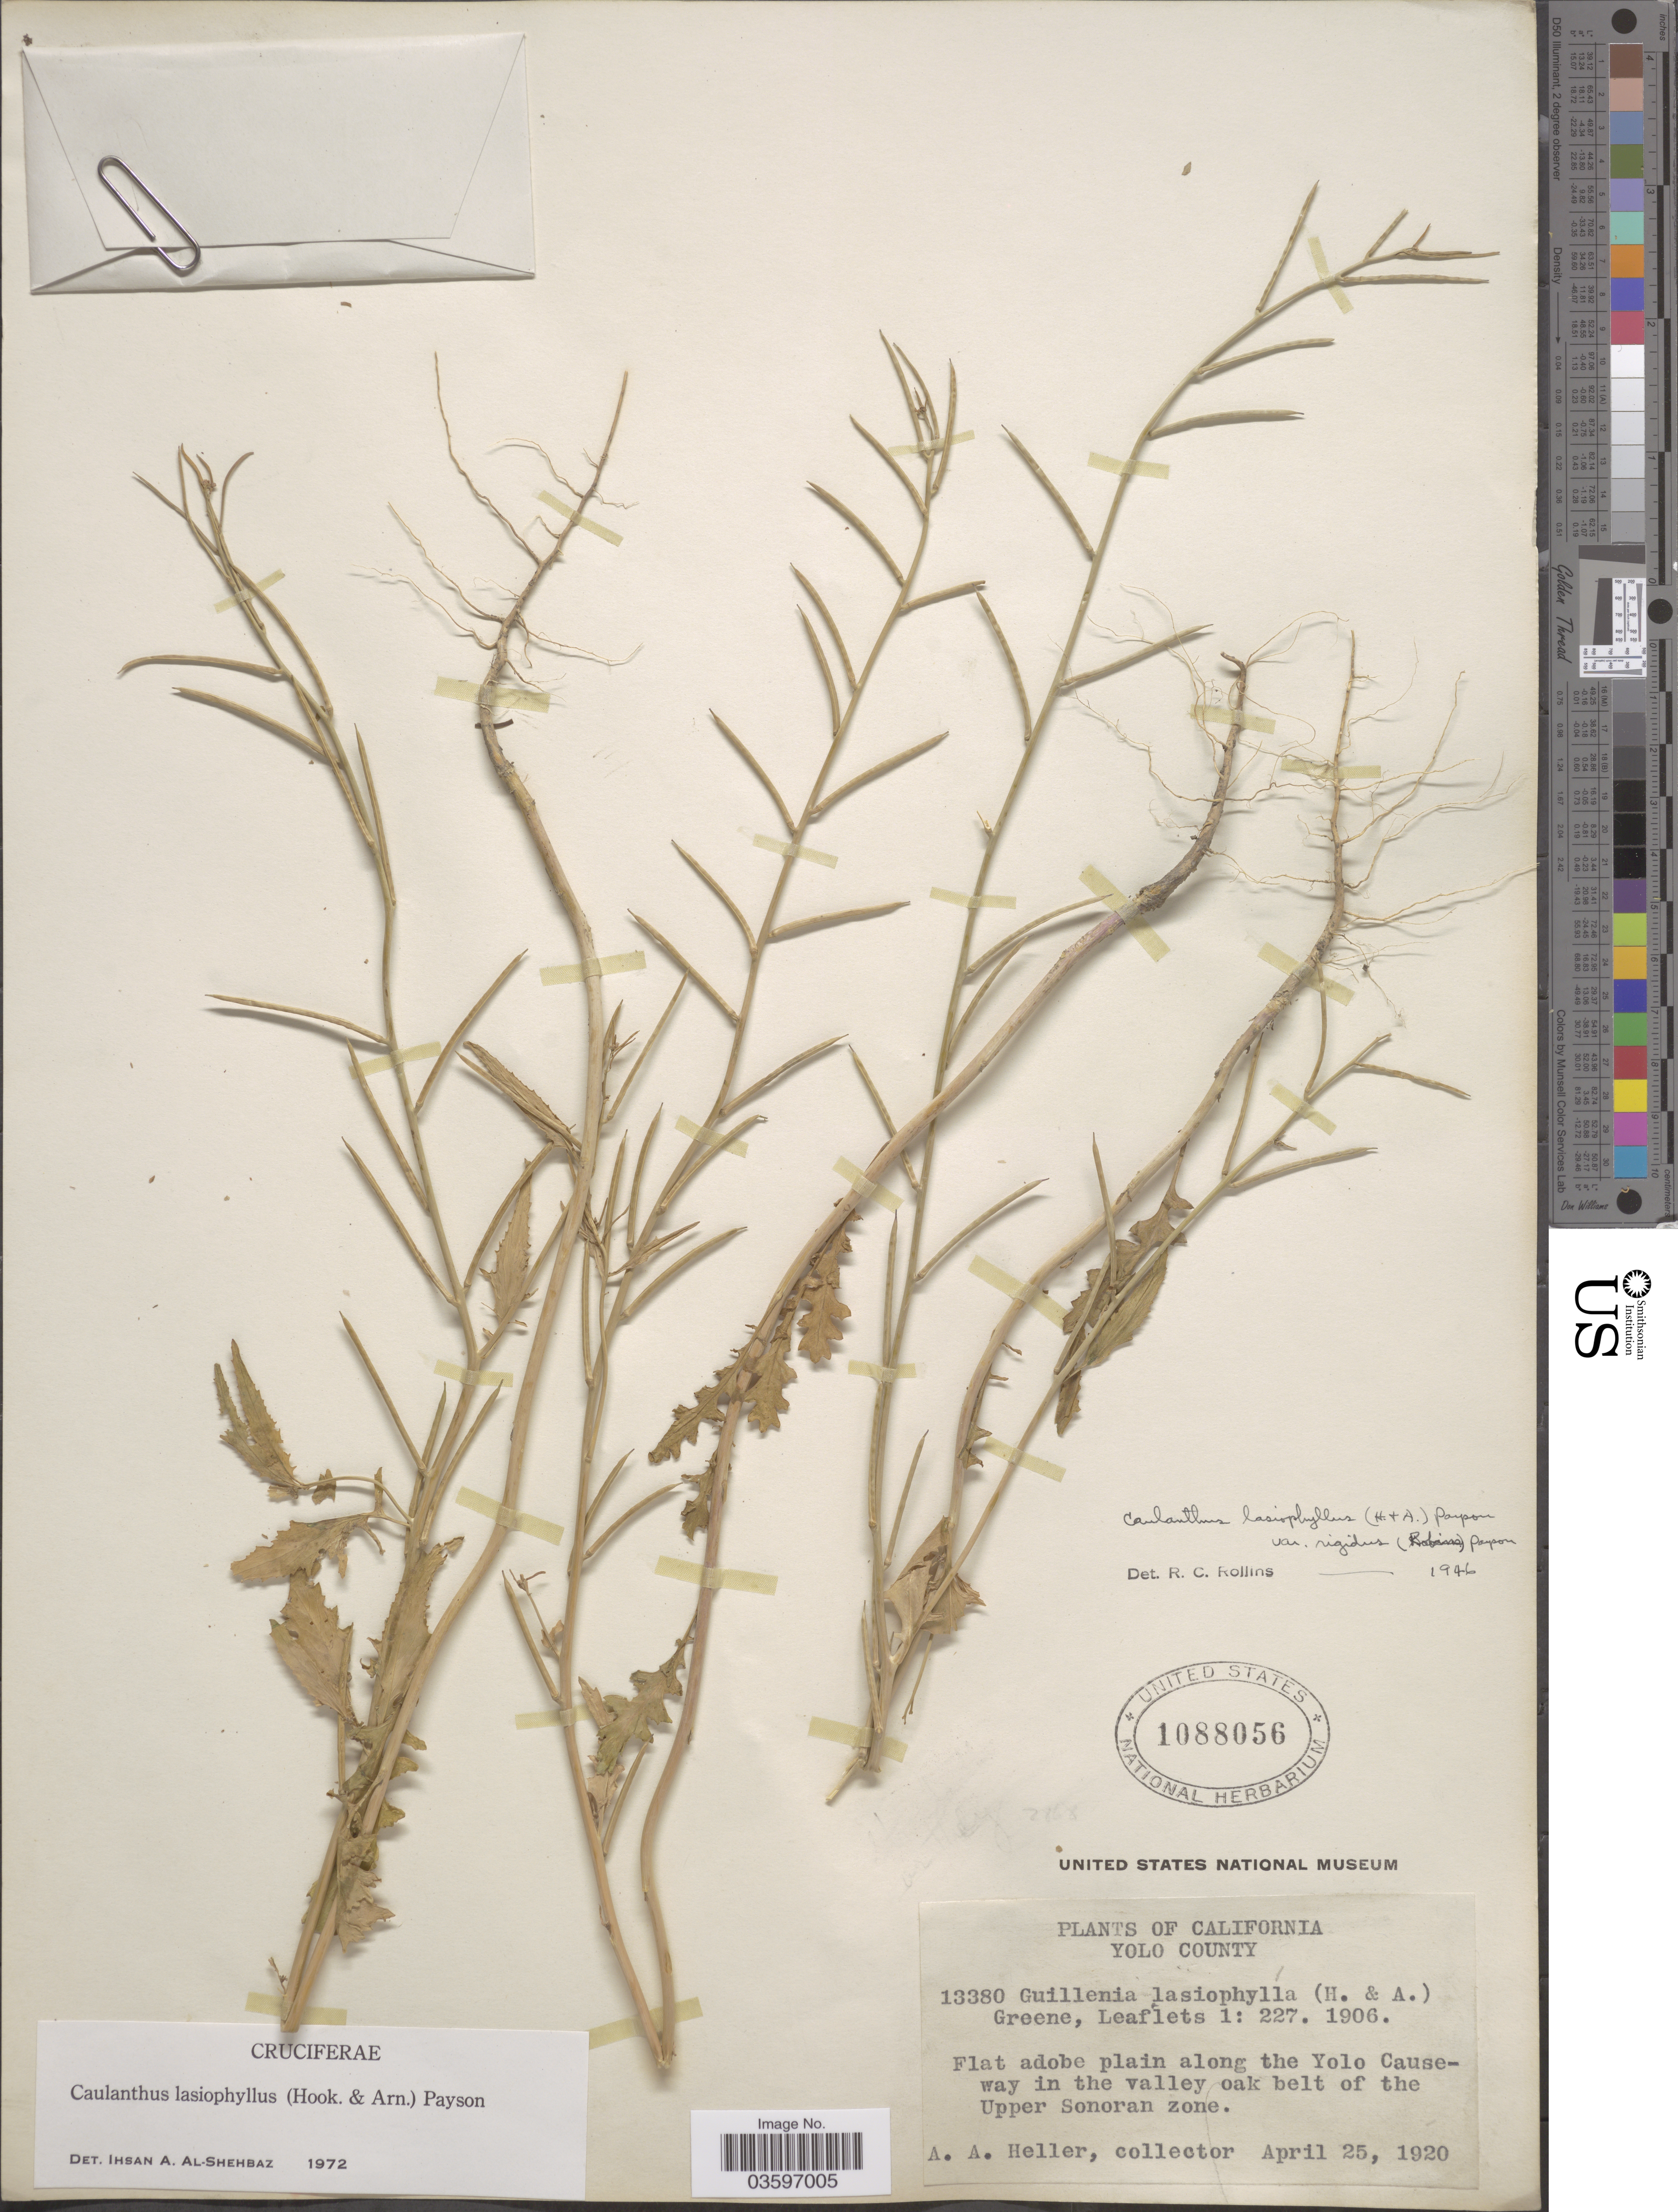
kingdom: Plantae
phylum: Tracheophyta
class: Magnoliopsida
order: Brassicales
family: Brassicaceae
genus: Caulanthus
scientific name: Caulanthus lasiophyllus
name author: (Hook. & Arn.) Payson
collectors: A. A. Heller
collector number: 13380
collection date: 1920-04-25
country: United States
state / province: California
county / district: Yolo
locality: Yolo County. Flat adobe plain along the Yolo Causeway in the valley oak belt of the Upper Sonoran Zone.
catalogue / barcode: US 1088056